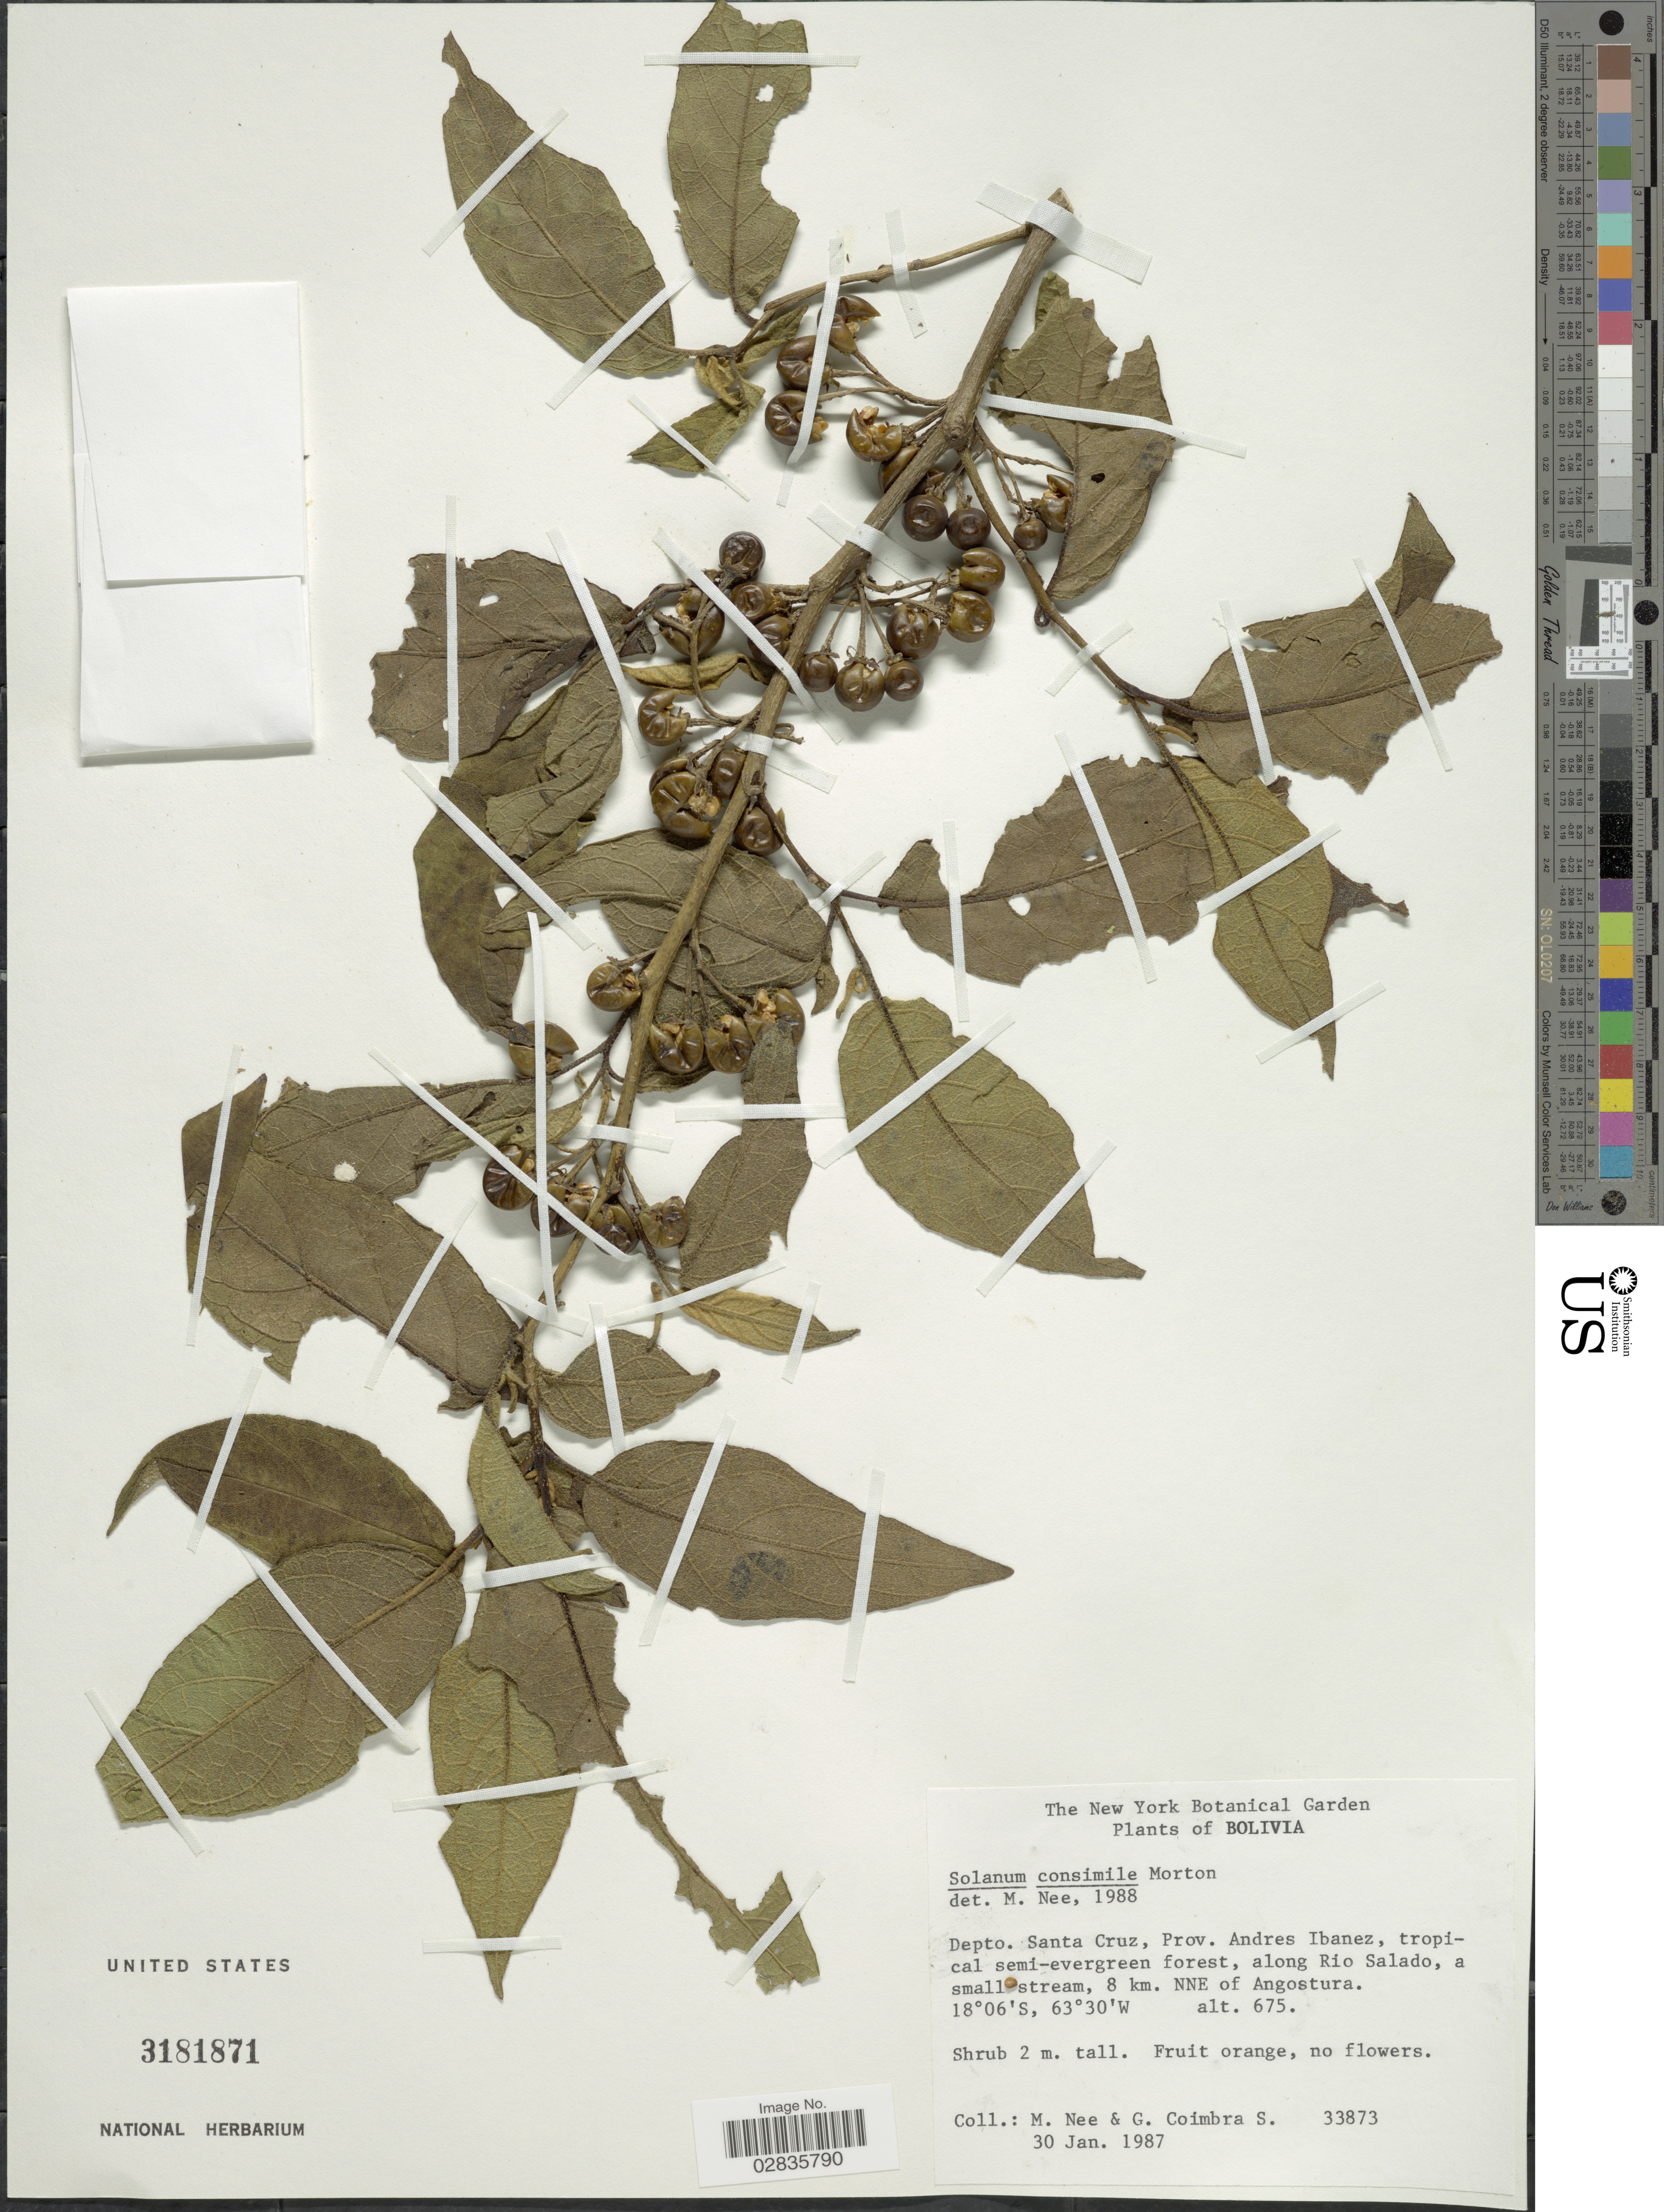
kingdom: Plantae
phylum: Tracheophyta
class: Magnoliopsida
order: Solanales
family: Solanaceae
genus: Solanum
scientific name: Solanum consimile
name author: C.V. Morton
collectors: M. Nee & G. Coimbra S.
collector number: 33873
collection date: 1987-01-30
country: Bolivia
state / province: Santa Cruz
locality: Depto. Santa Cruz, Prov. Andres Ibanez, tropical semi-evergreen forest, along Rio Salado, a small stream, 8 km. NNE of Angostura.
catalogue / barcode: US 3181871